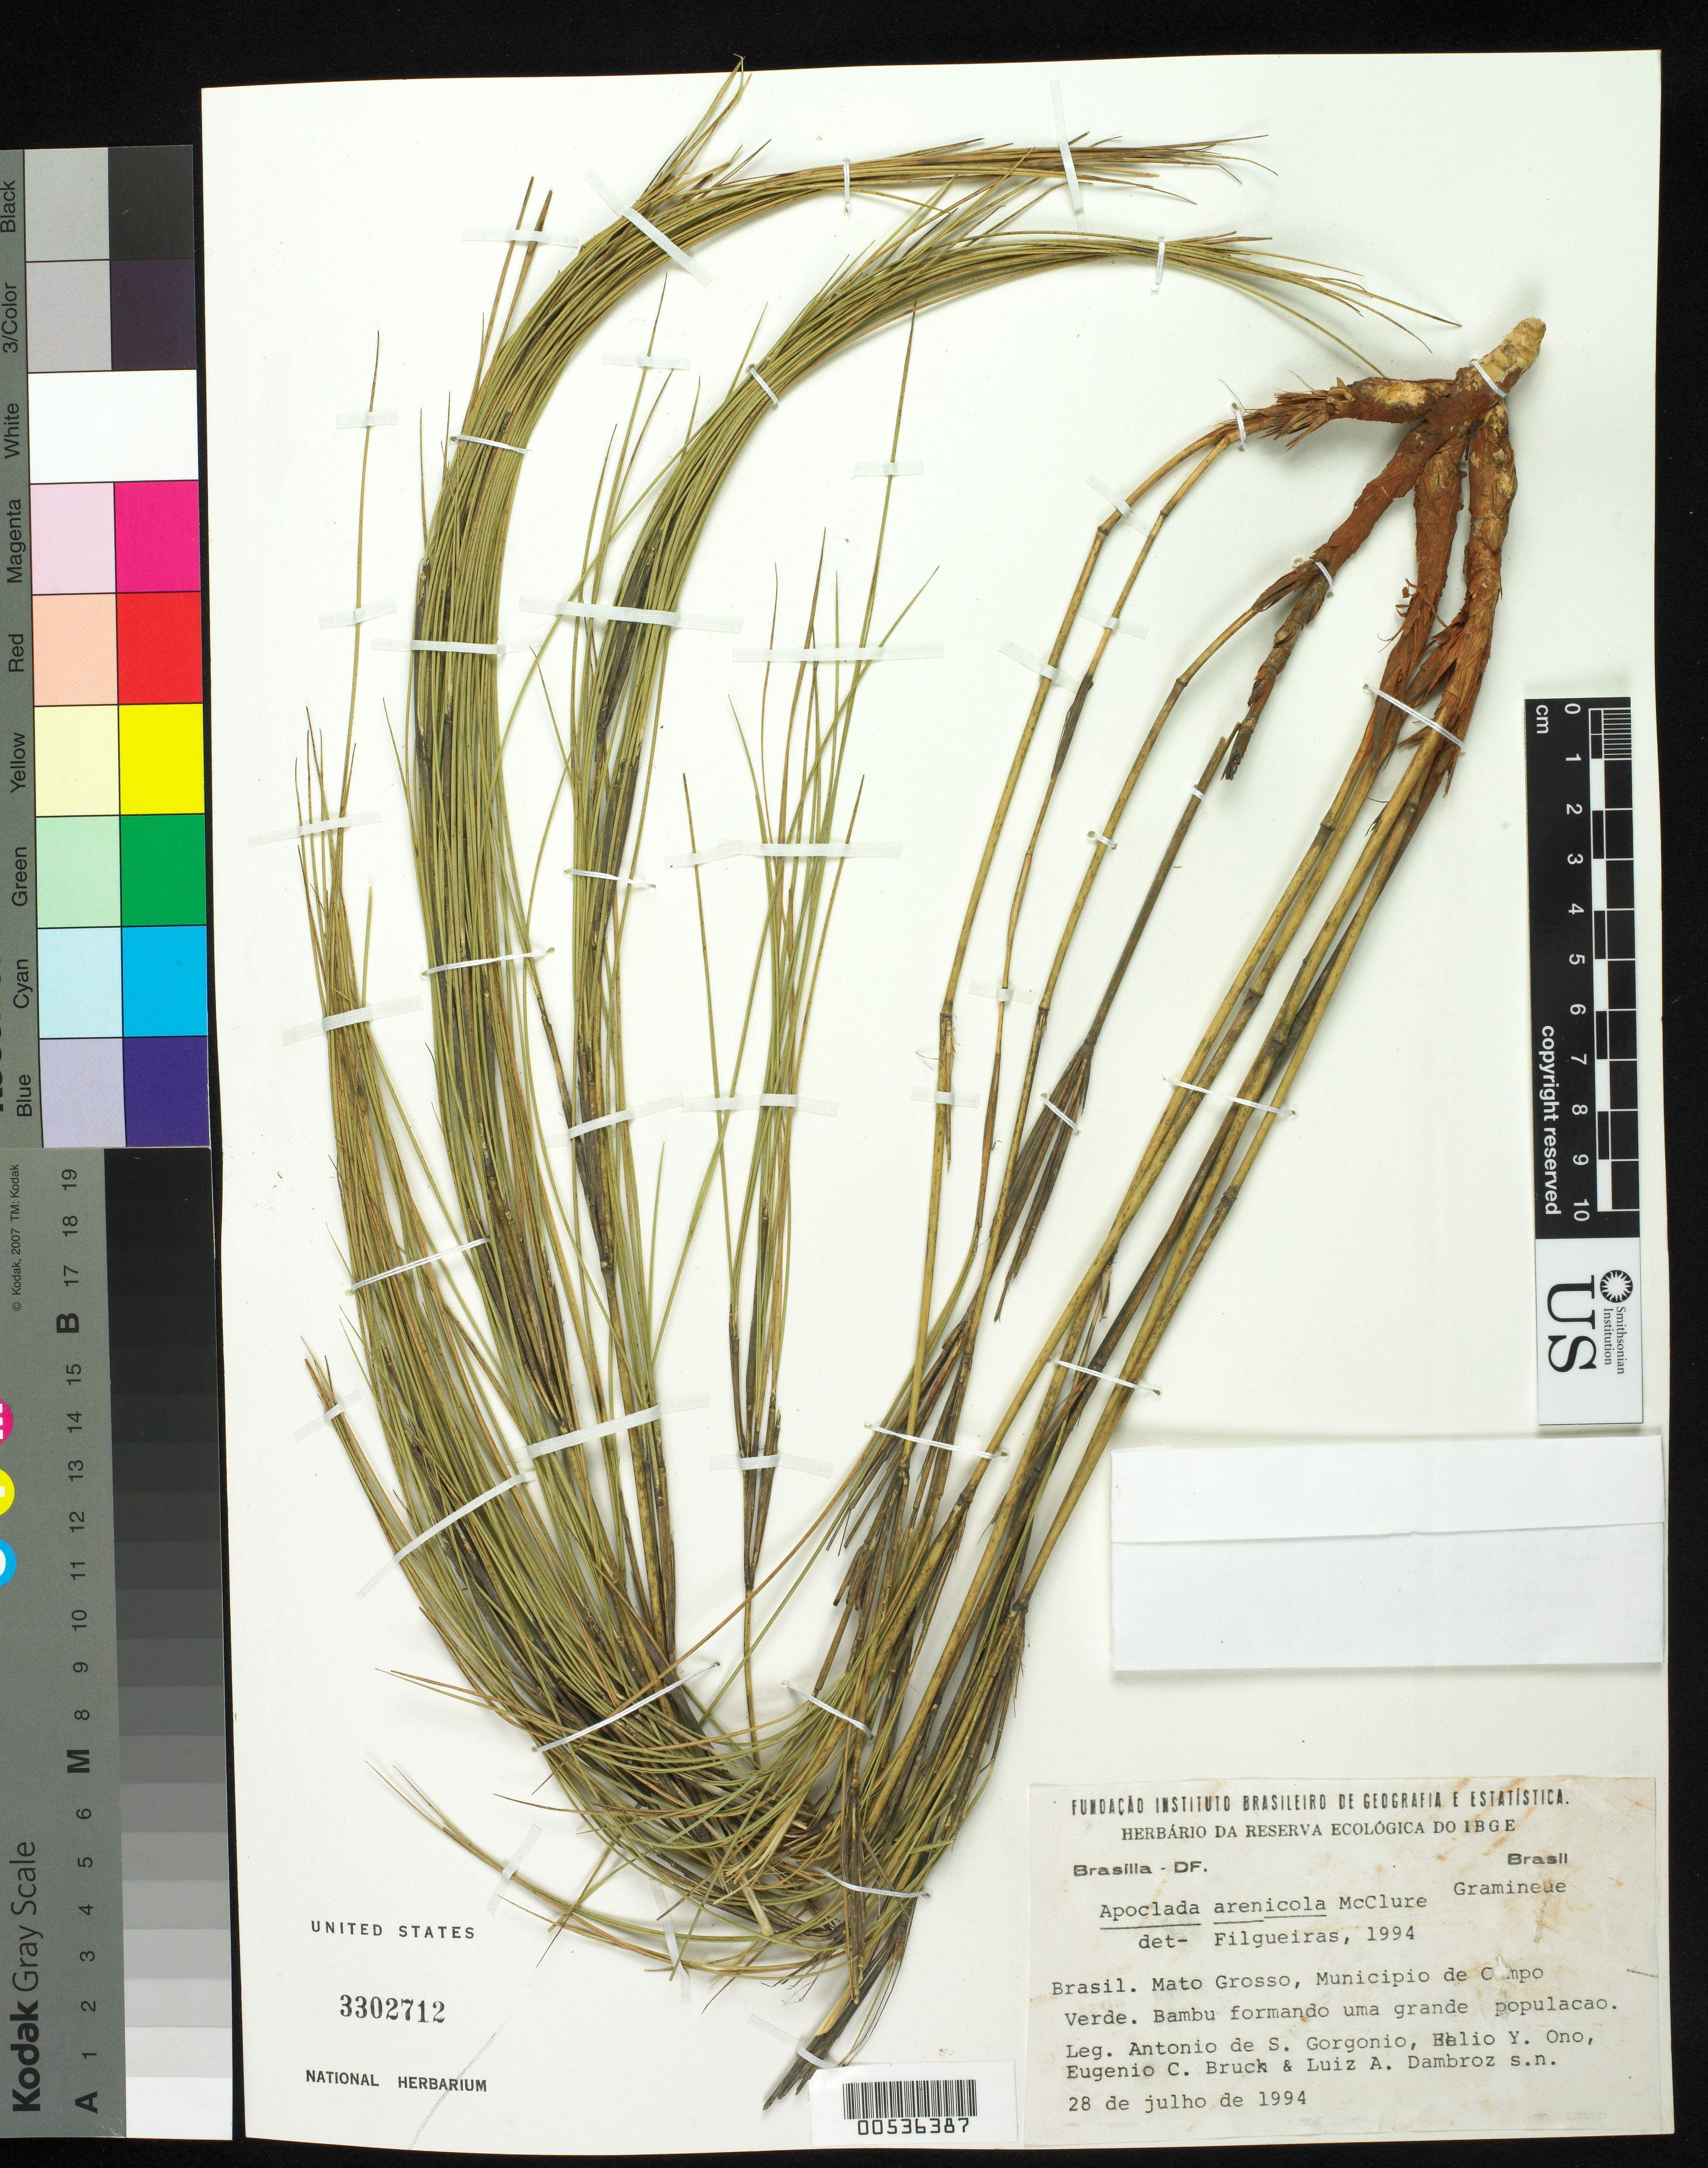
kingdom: Plantae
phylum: Tracheophyta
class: Liliopsida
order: Poales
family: Poaceae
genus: Filgueirasia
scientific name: Filgueirasia arenicola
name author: (McClure) Guala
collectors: A. De Gorgonio, E. Y. Ono, E. C. Bruch & L. Dambroz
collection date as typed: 28 Jul 1994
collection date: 1994-07-28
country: Brazil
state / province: Mato Grosso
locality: Campo verde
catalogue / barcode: US 3302712